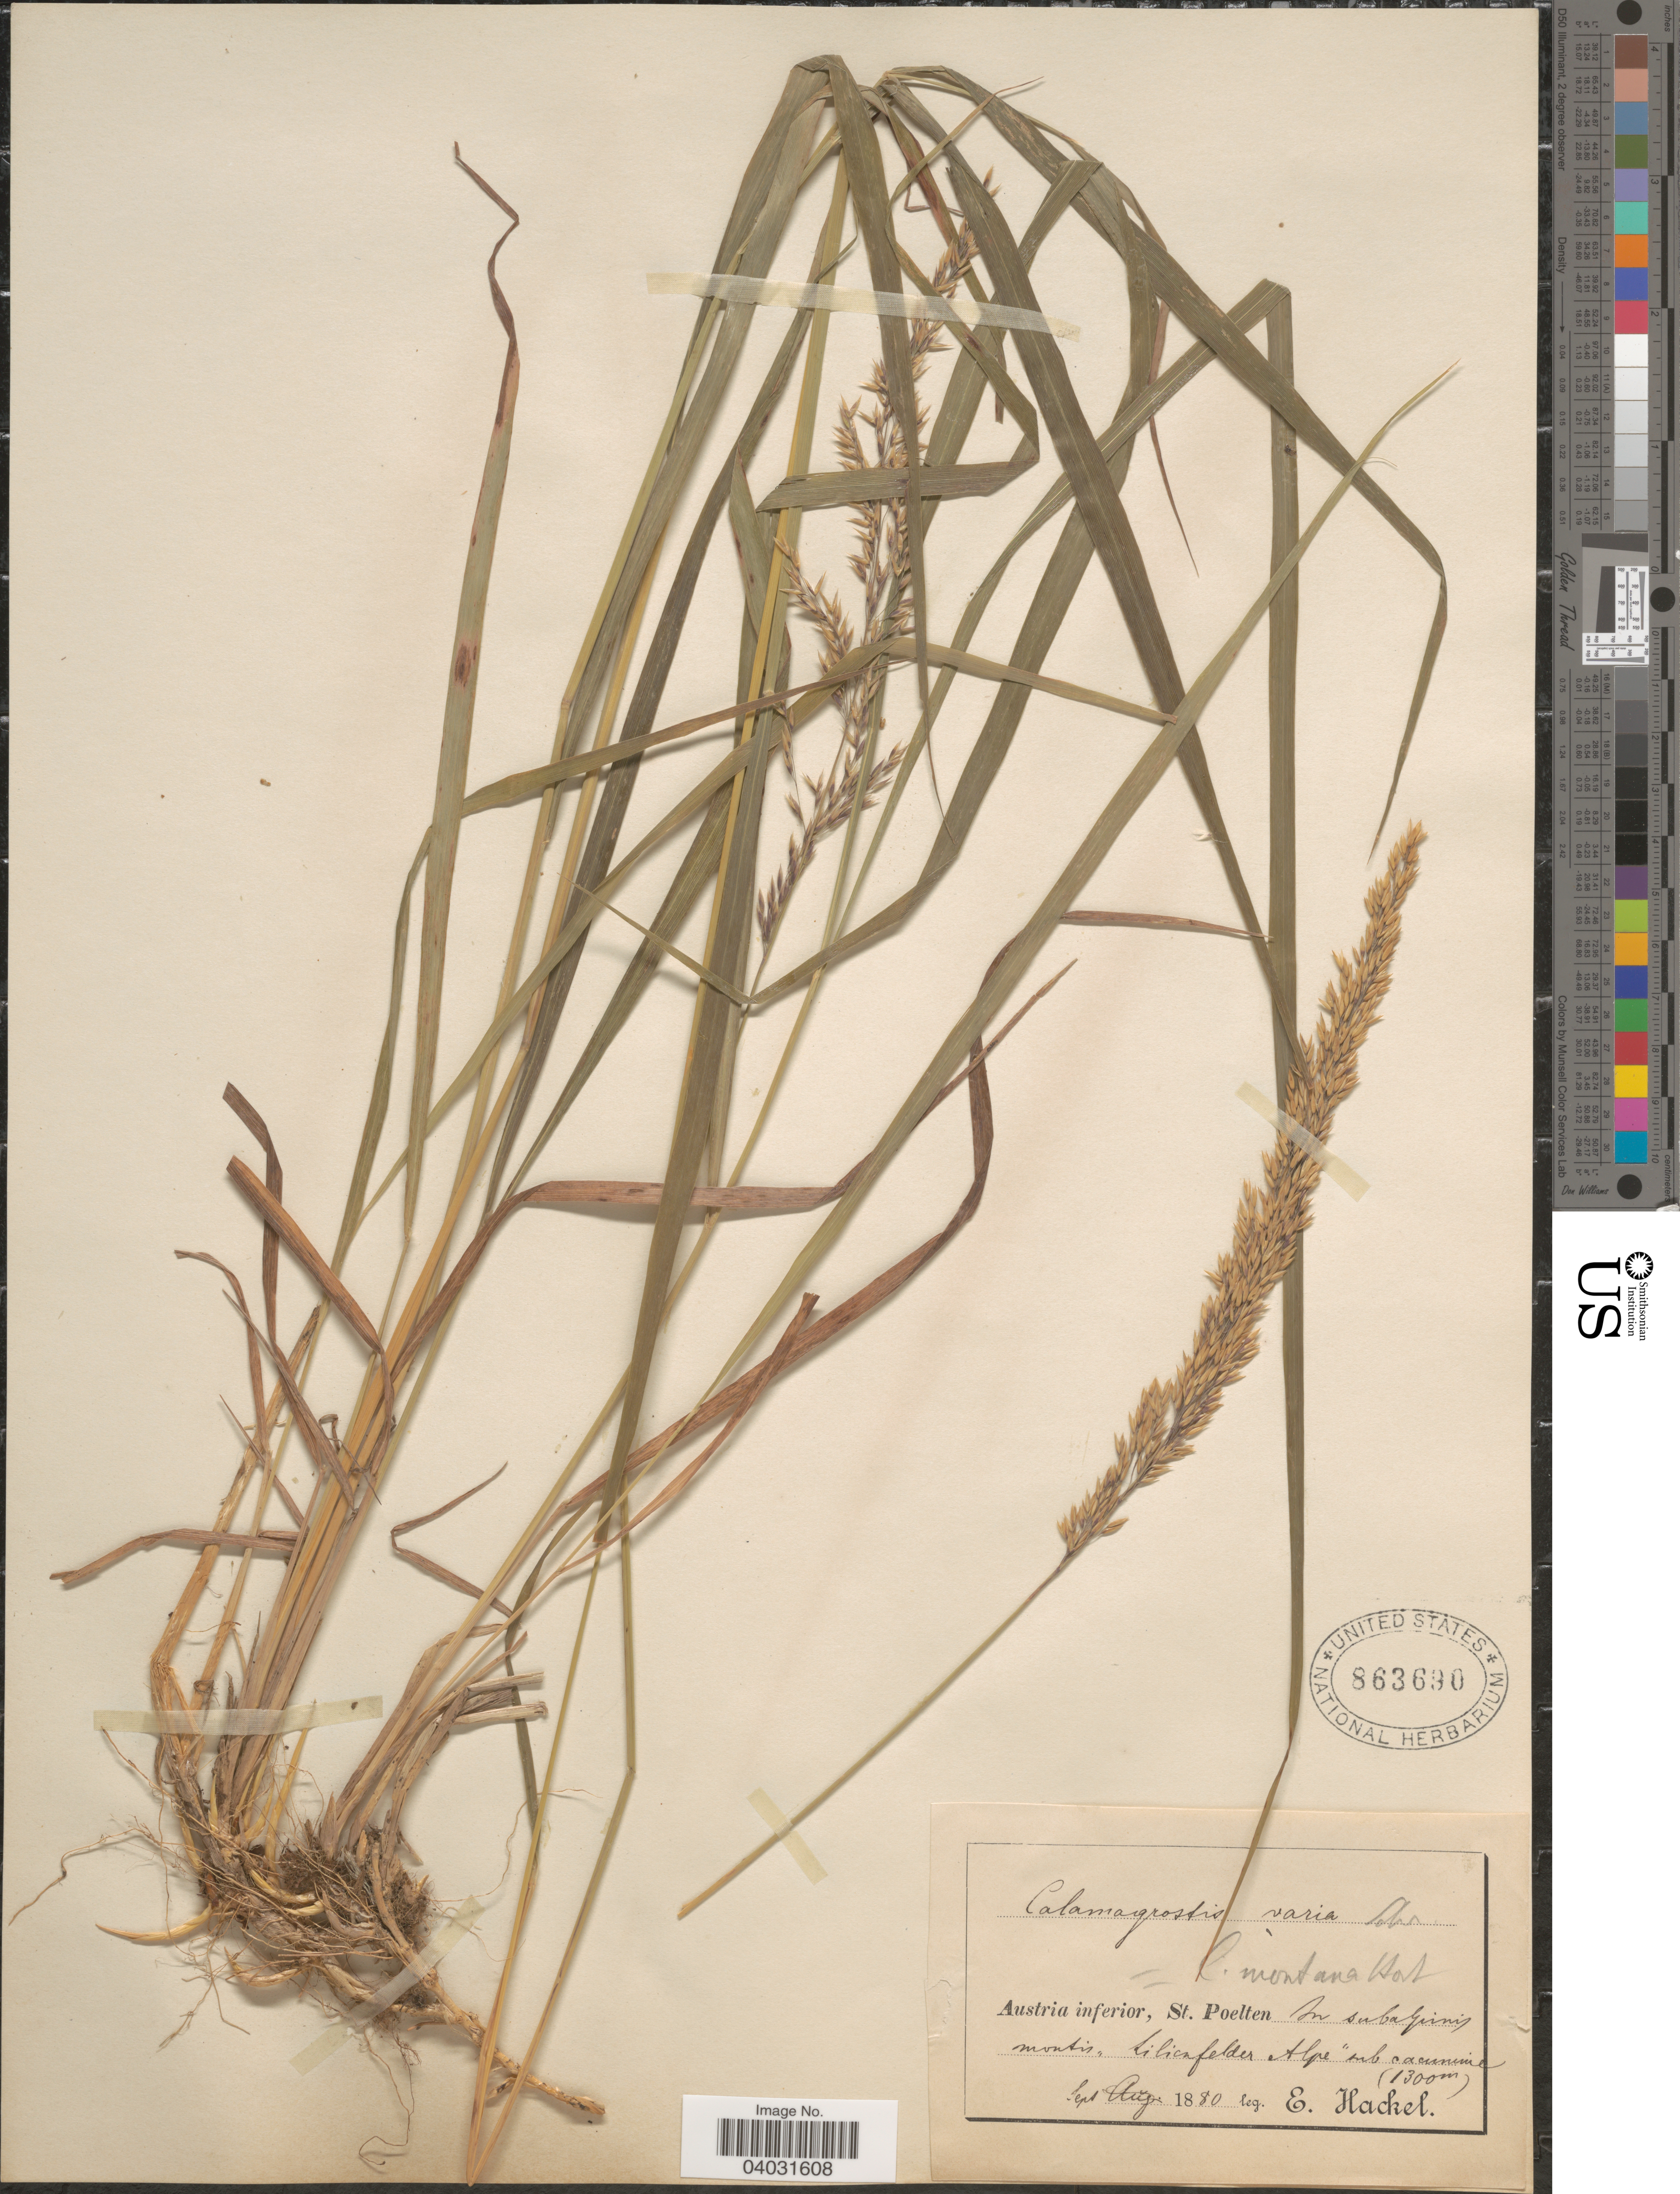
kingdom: Plantae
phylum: Tracheophyta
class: Liliopsida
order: Poales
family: Poaceae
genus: Calamagrostis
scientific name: Calamagrostis varia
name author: Host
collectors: E. Hackel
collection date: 1880-09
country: Austria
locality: Austria inferior, St. Poelten. In subalpinis montis "Lilicafelden Alpe" sub cacumine.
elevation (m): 1300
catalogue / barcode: US 863690